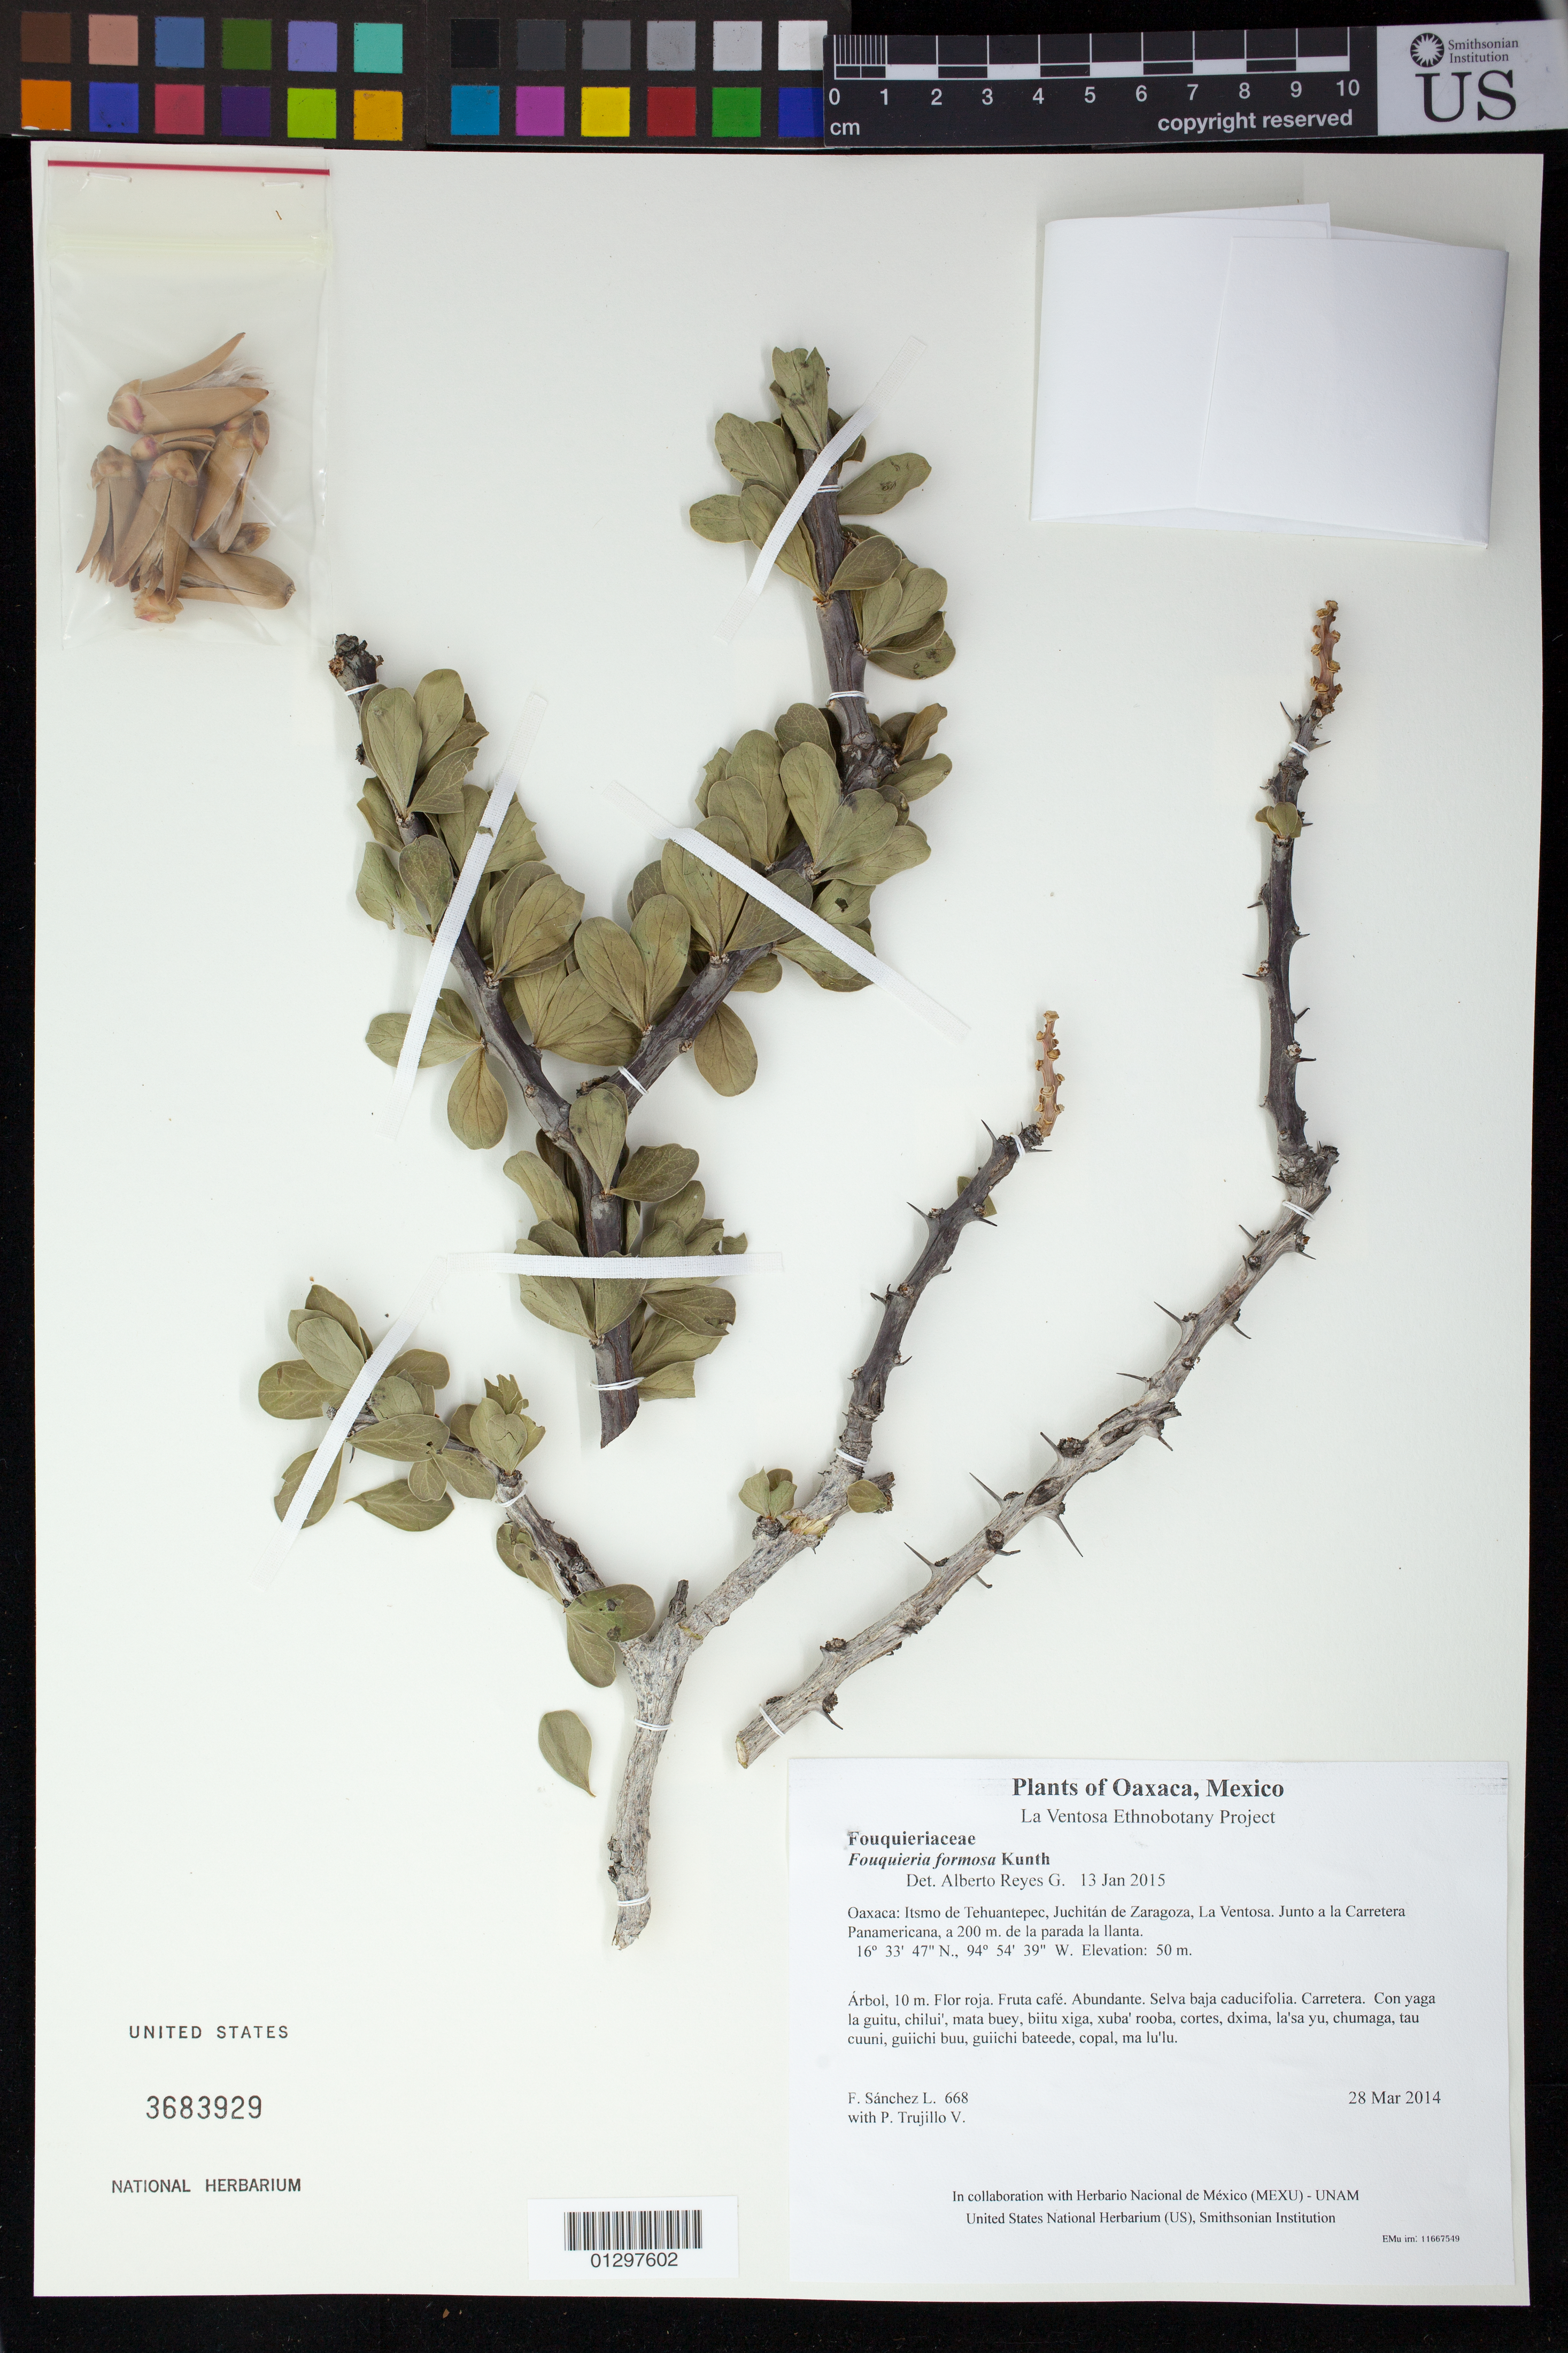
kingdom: Plantae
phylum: Tracheophyta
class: Magnoliopsida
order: Ericales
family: Fouquieriaceae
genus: Fouquieria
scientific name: Fouquieria formosa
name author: Kunth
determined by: Reyes García, A.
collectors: F. Sánchez L. & P. Trujillo V.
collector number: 668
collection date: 2014-03-28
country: Mexico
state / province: Oaxaca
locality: Itsmo de Tehuantepec, Juchitán de Zaragoza, La Ventosa. Junto a la Carretera Panamericana, a 200 m. de la parada la llanta.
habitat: Selva baja caducifolia. Carretera.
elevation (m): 50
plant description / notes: JEBOT, MEXU, SERO, US; Yaga. 10 m. Guie' naxiña'. Cuaananaxhi namuu. Stale.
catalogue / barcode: US 3683929